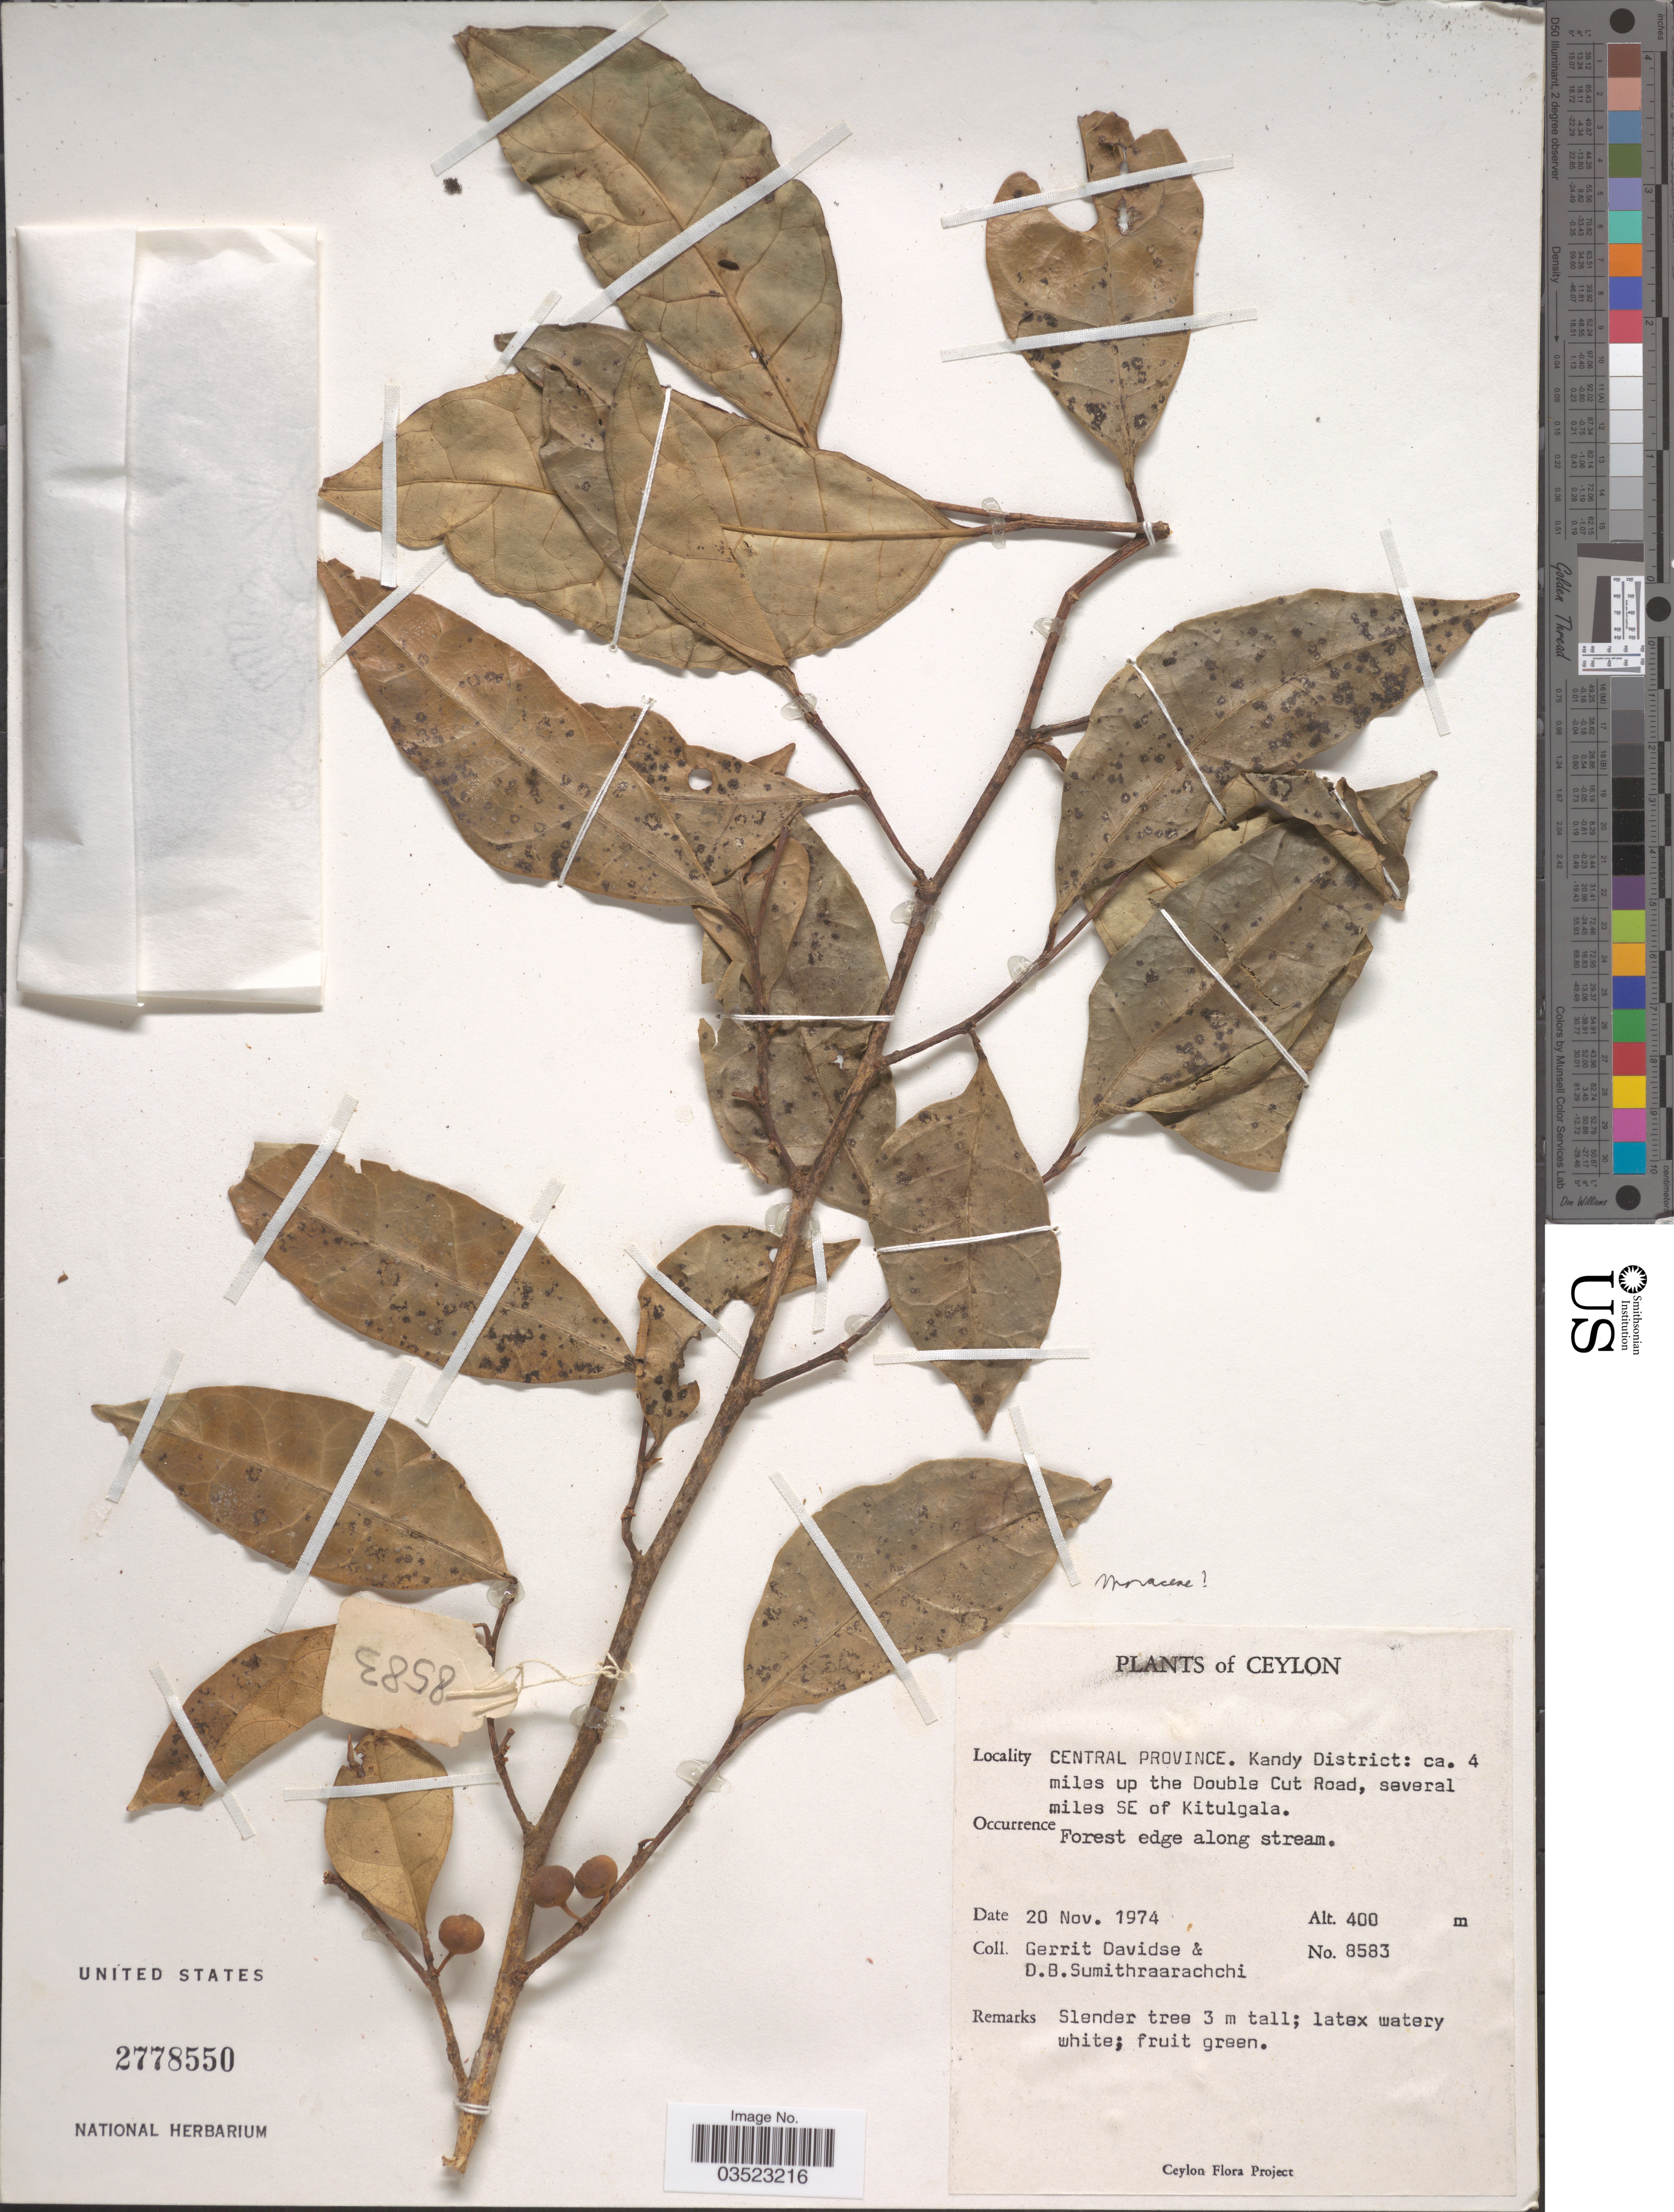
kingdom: Plantae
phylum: Tracheophyta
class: Magnoliopsida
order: Rosales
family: Moraceae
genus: Ficus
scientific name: Ficus sp.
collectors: G. Davidse & D. B. Sumithraarachchi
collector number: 8583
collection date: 1974-11-20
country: Sri Lanka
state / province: Central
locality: Ceylon. Kandy District: ca. 4 miles up the Double Cut Road, several miles SE of Kitulgala. Forest edge along stream.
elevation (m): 400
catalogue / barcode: US 2778550